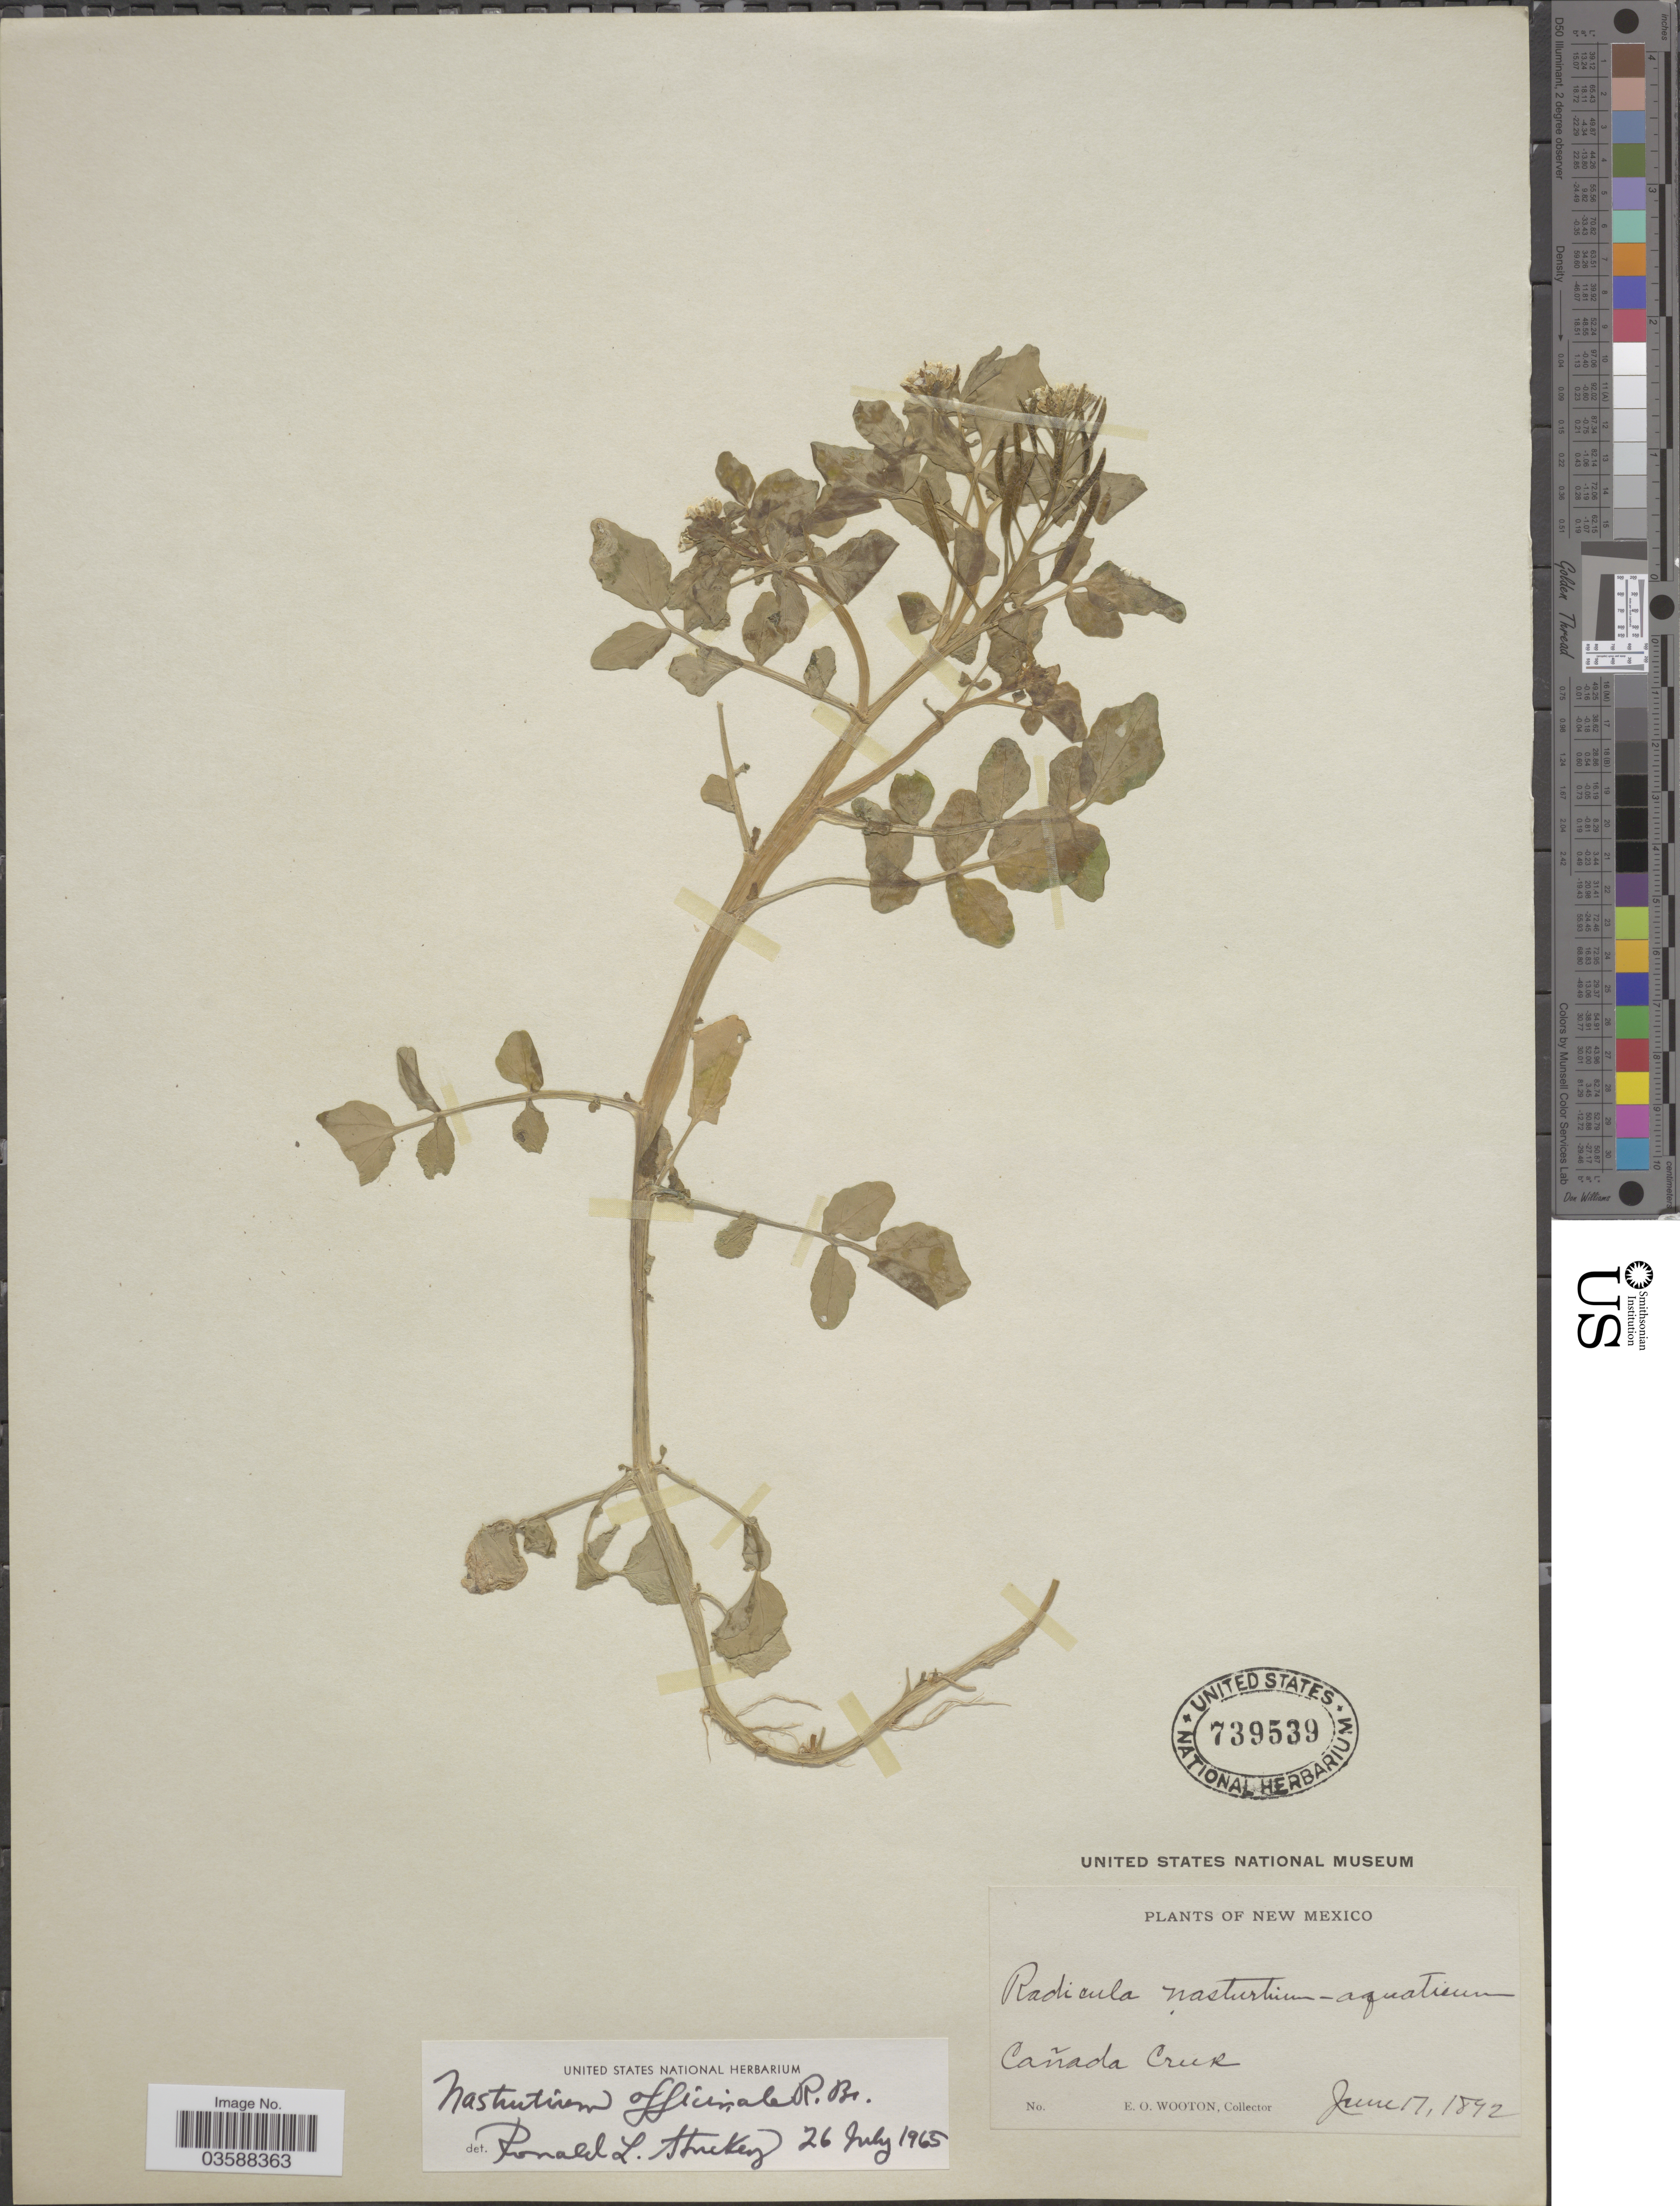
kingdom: Plantae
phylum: Tracheophyta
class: Magnoliopsida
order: Brassicales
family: Brassicaceae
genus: Nasturtium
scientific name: Nasturtium officinale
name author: R. Br.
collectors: E. O. Wooton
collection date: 1892-06-17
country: United States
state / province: New Mexico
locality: Cañada Creek.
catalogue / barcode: US 739539